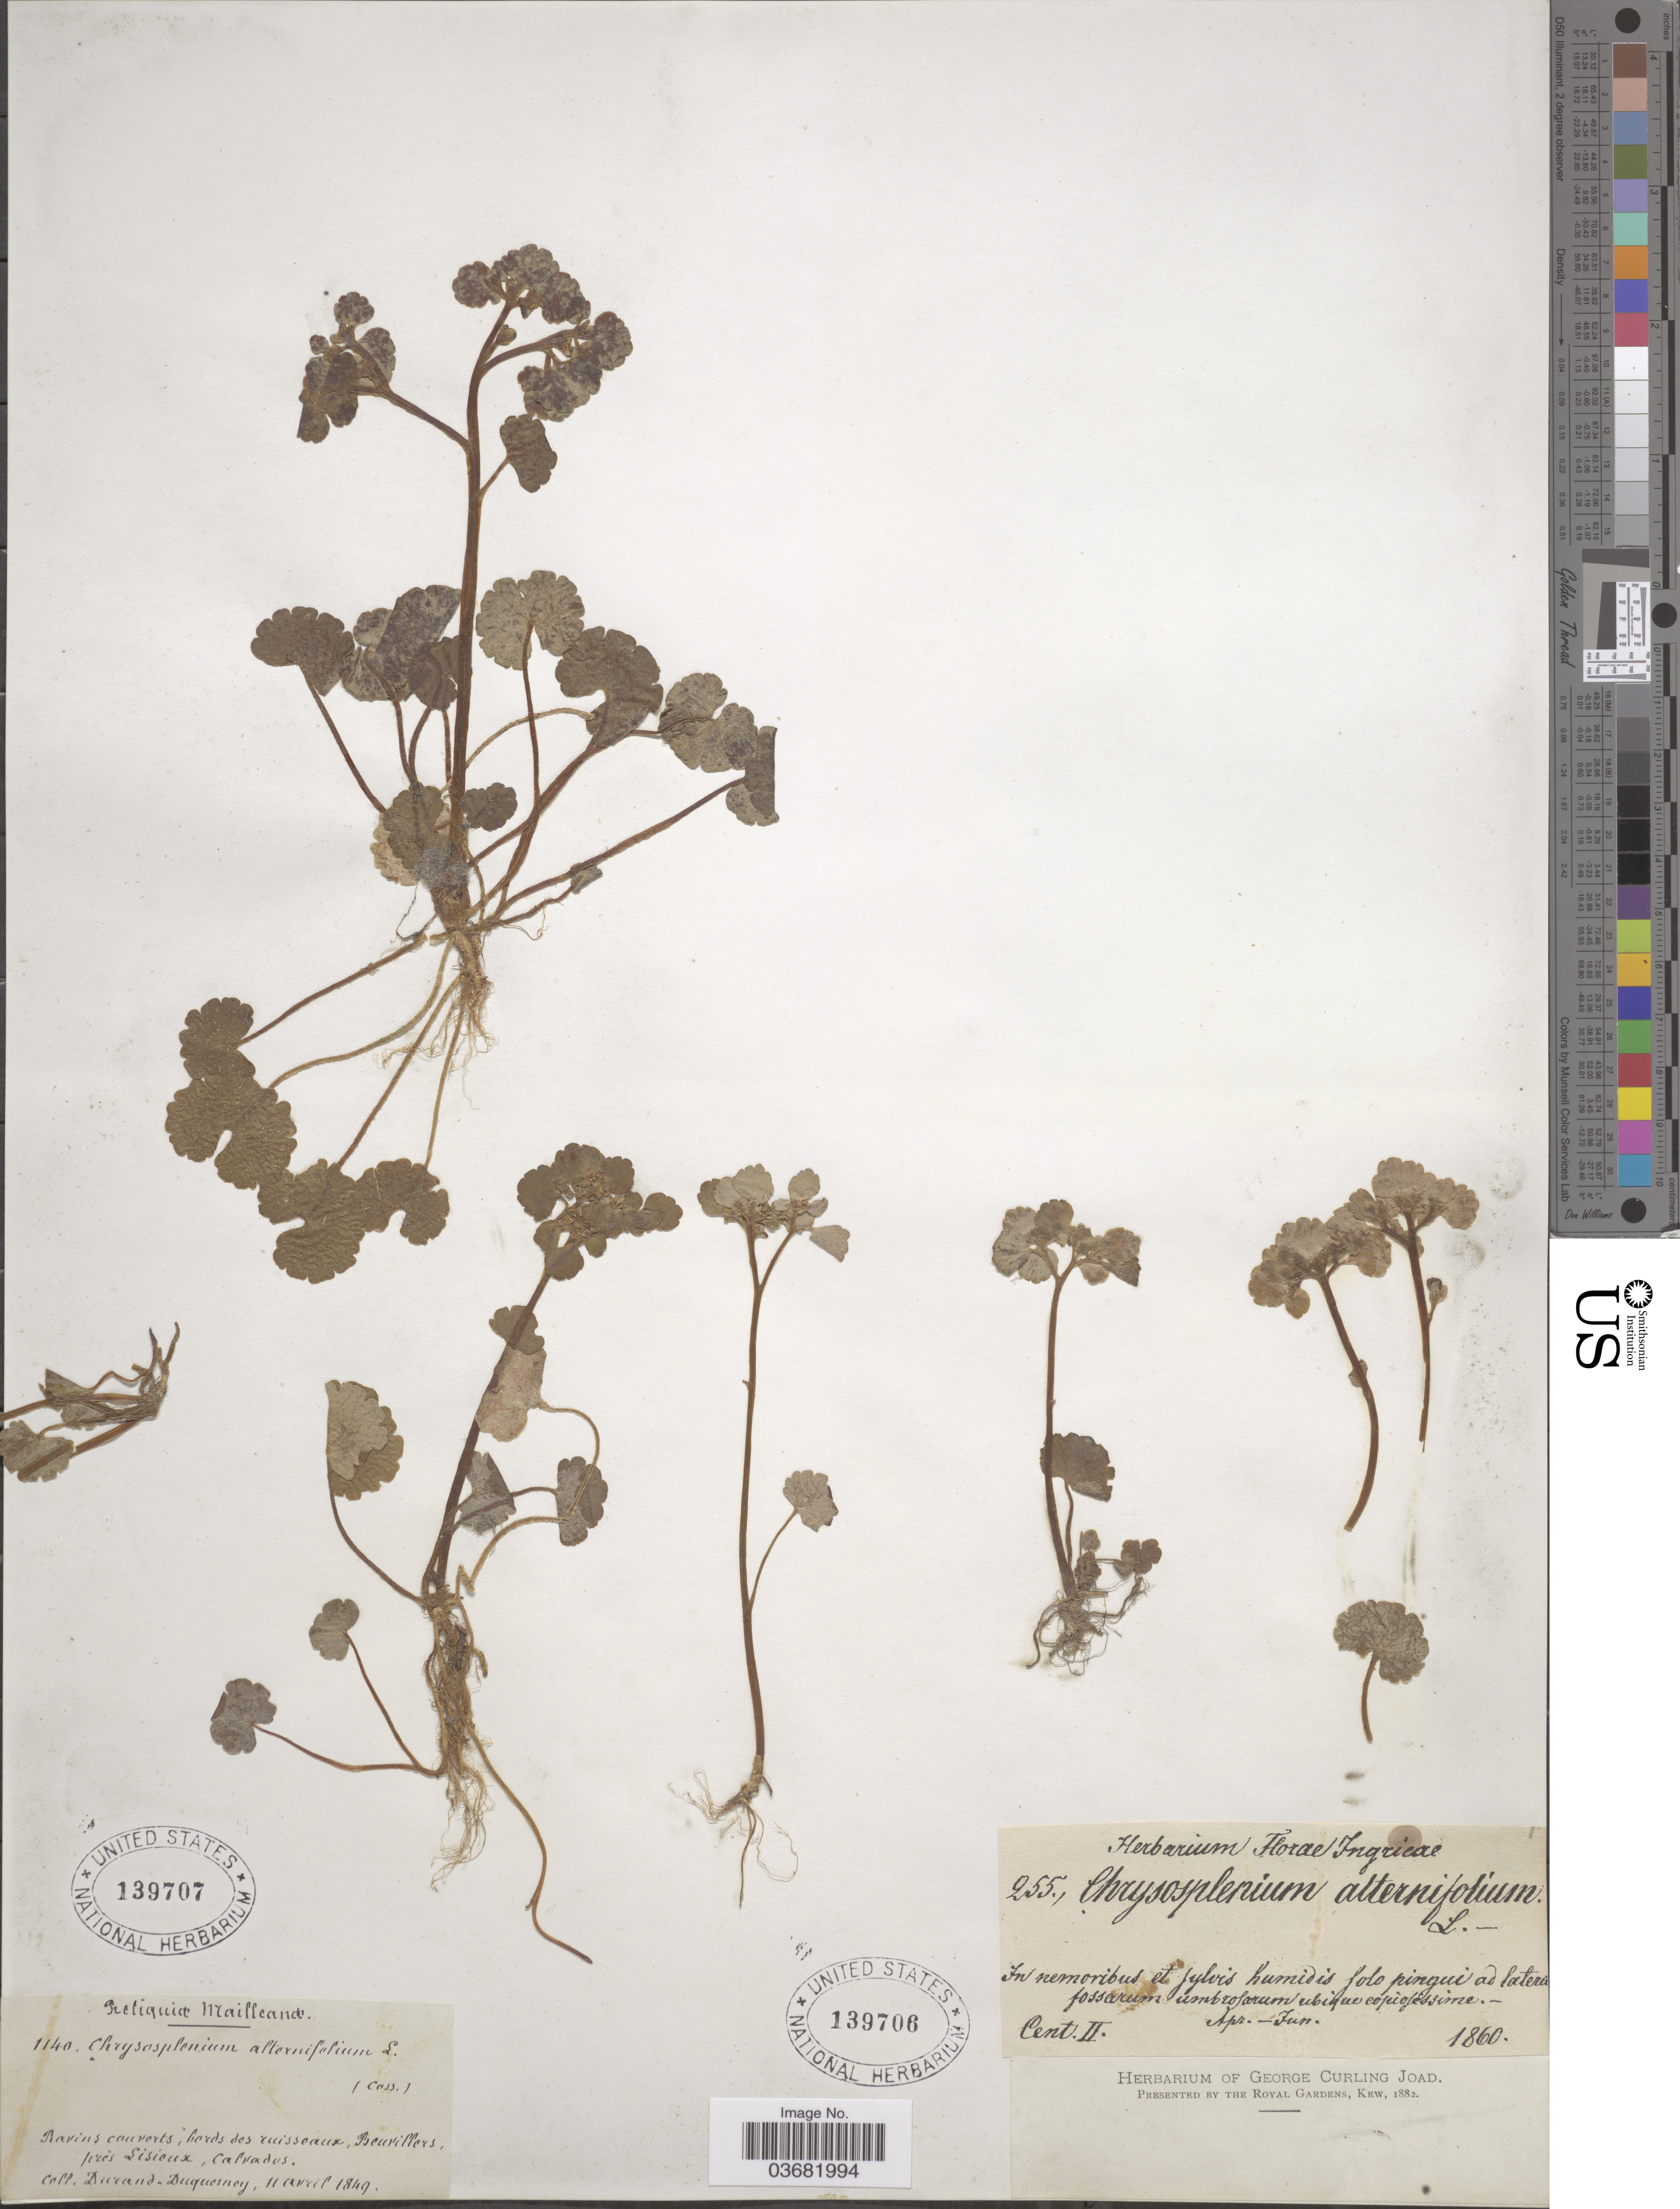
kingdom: Plantae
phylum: Tracheophyta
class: Magnoliopsida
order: Saxifragales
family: Saxifragaceae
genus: Chrysosplenium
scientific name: Chrysosplenium alternifolium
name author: L.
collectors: ex herb. Florae Ingricae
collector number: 255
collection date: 1860-04/1860-06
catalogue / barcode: US 139706-2